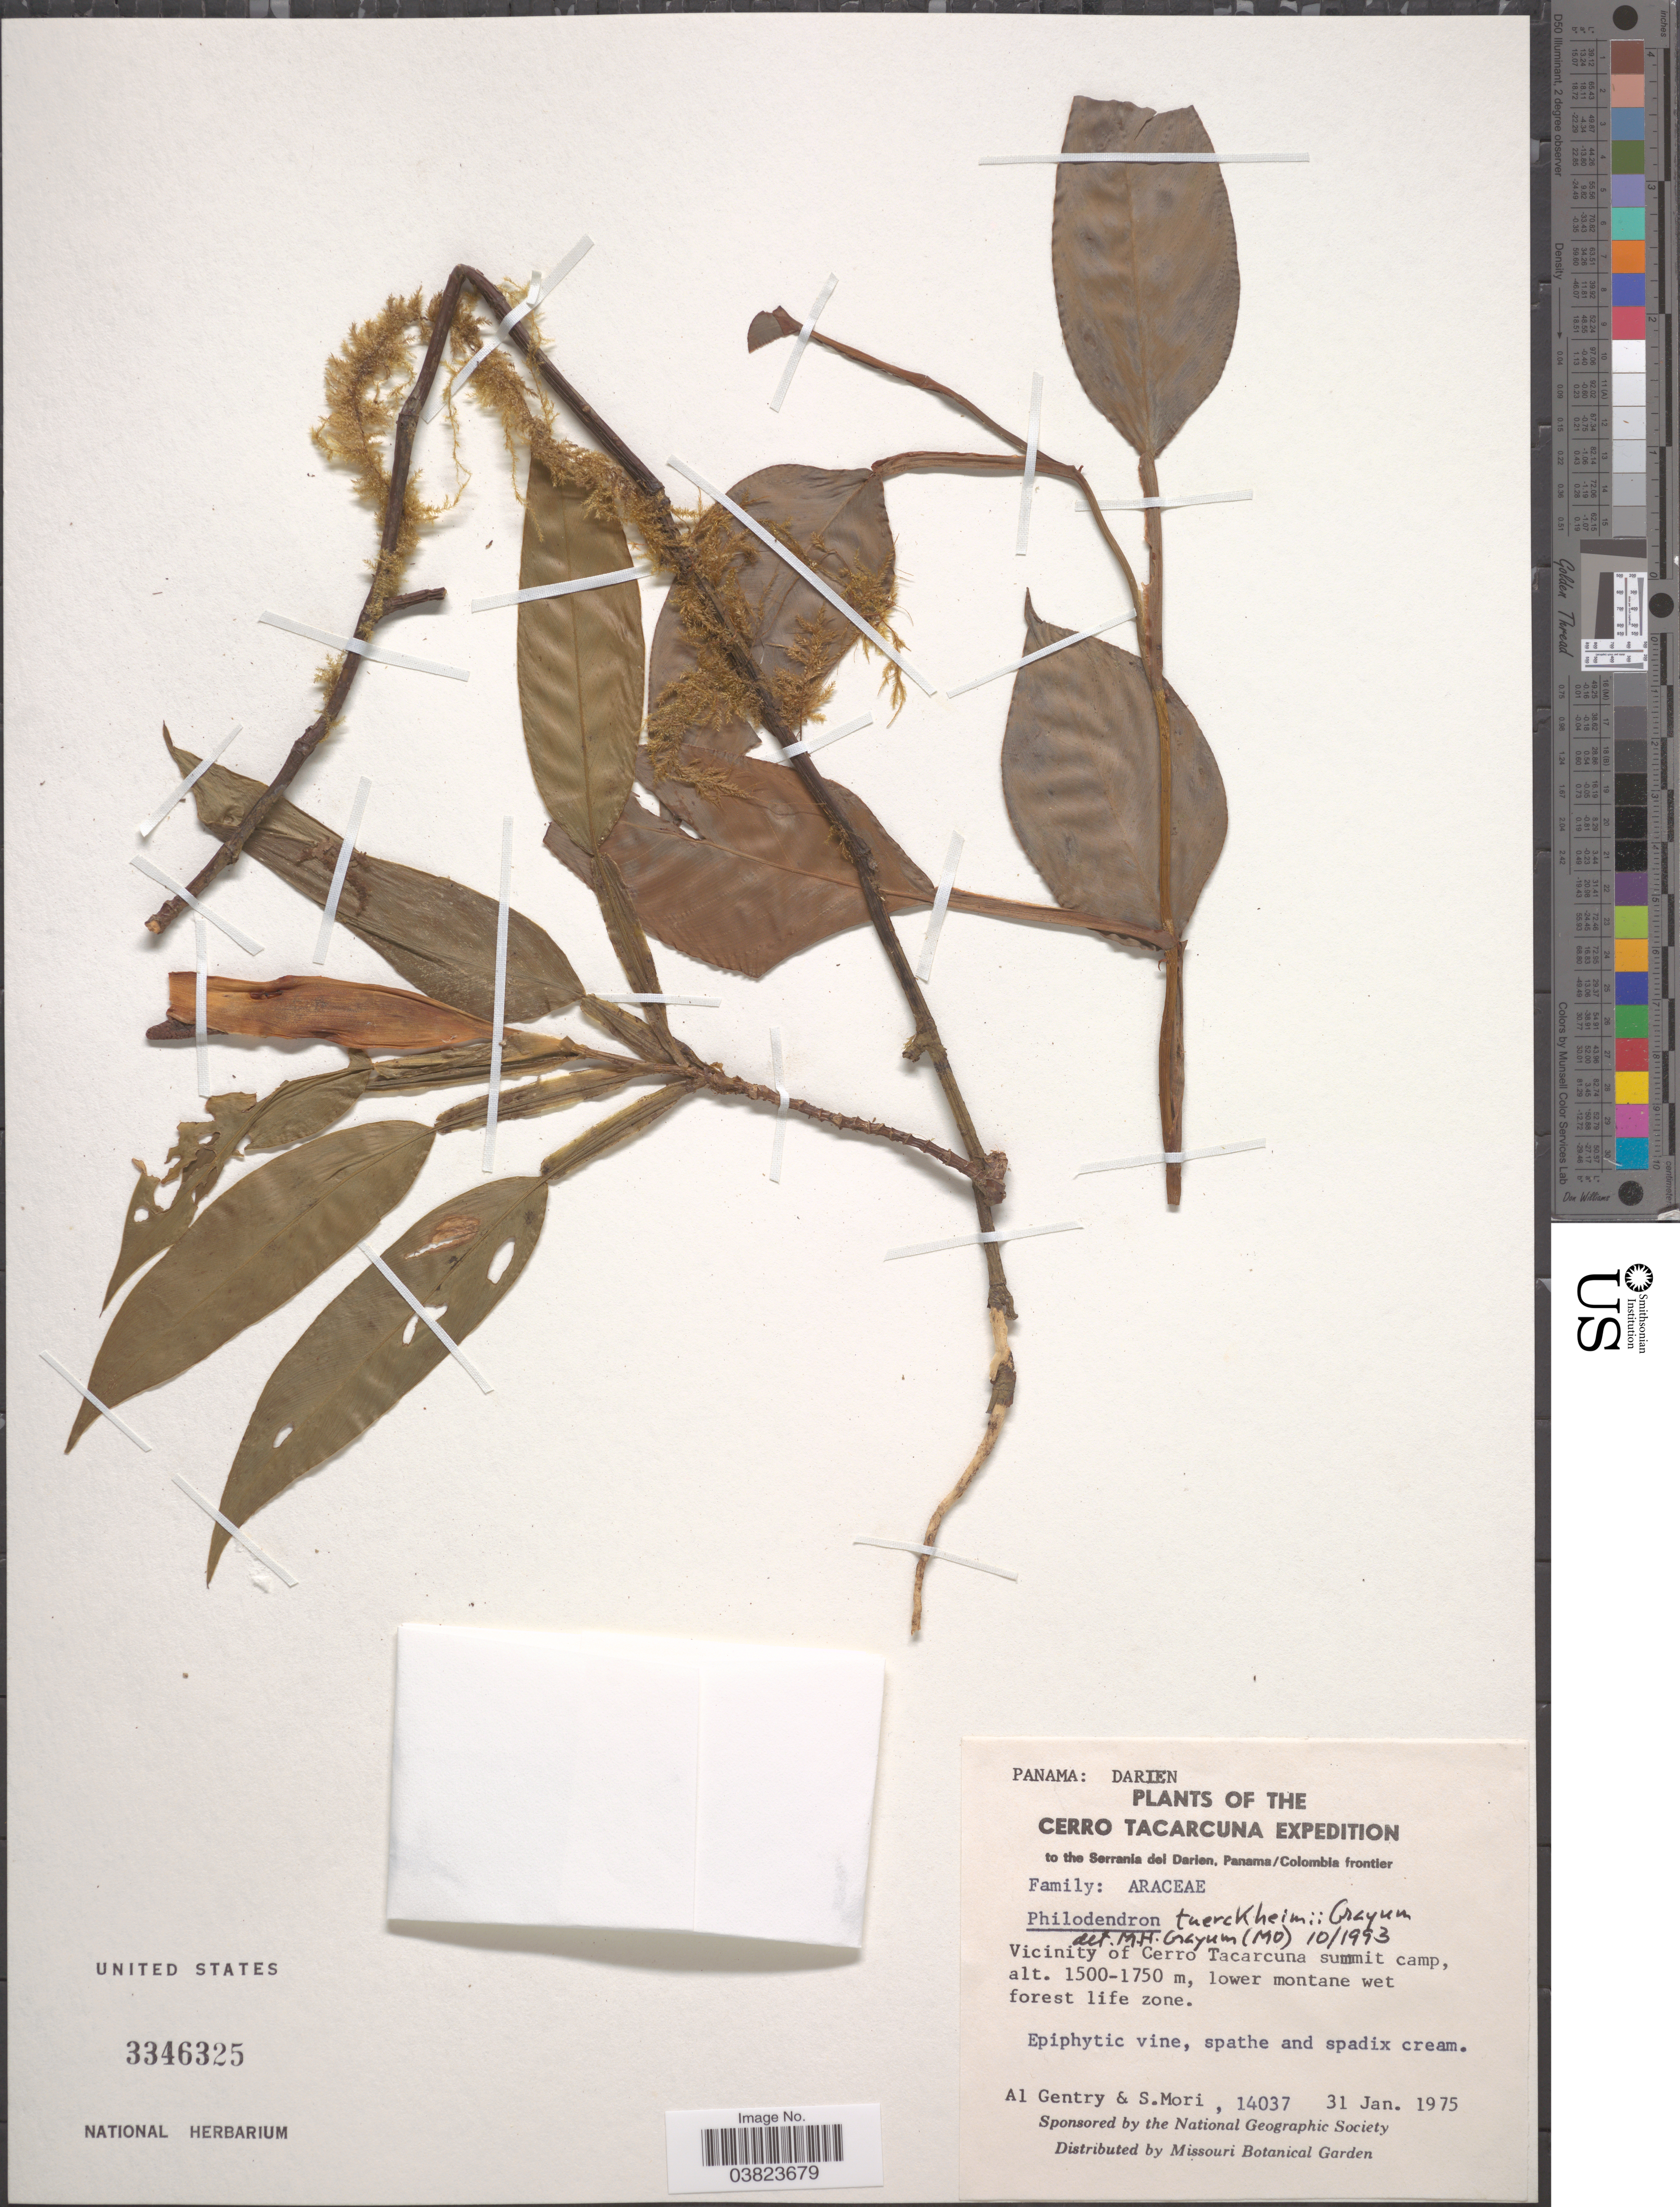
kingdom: Plantae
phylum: Tracheophyta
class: Liliopsida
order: Alismatales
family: Araceae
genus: Philodendron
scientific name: Philodendron tuerckheimii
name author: Grayam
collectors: A. H. Gentry & S. Mori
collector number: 14037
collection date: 1975-01-31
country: Panama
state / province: Darien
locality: Serrania del Darien, Panama/ Columbia frontier. Vicinity of Cerro Tacarcuna summit camp.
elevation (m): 1500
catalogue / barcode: US 3346325